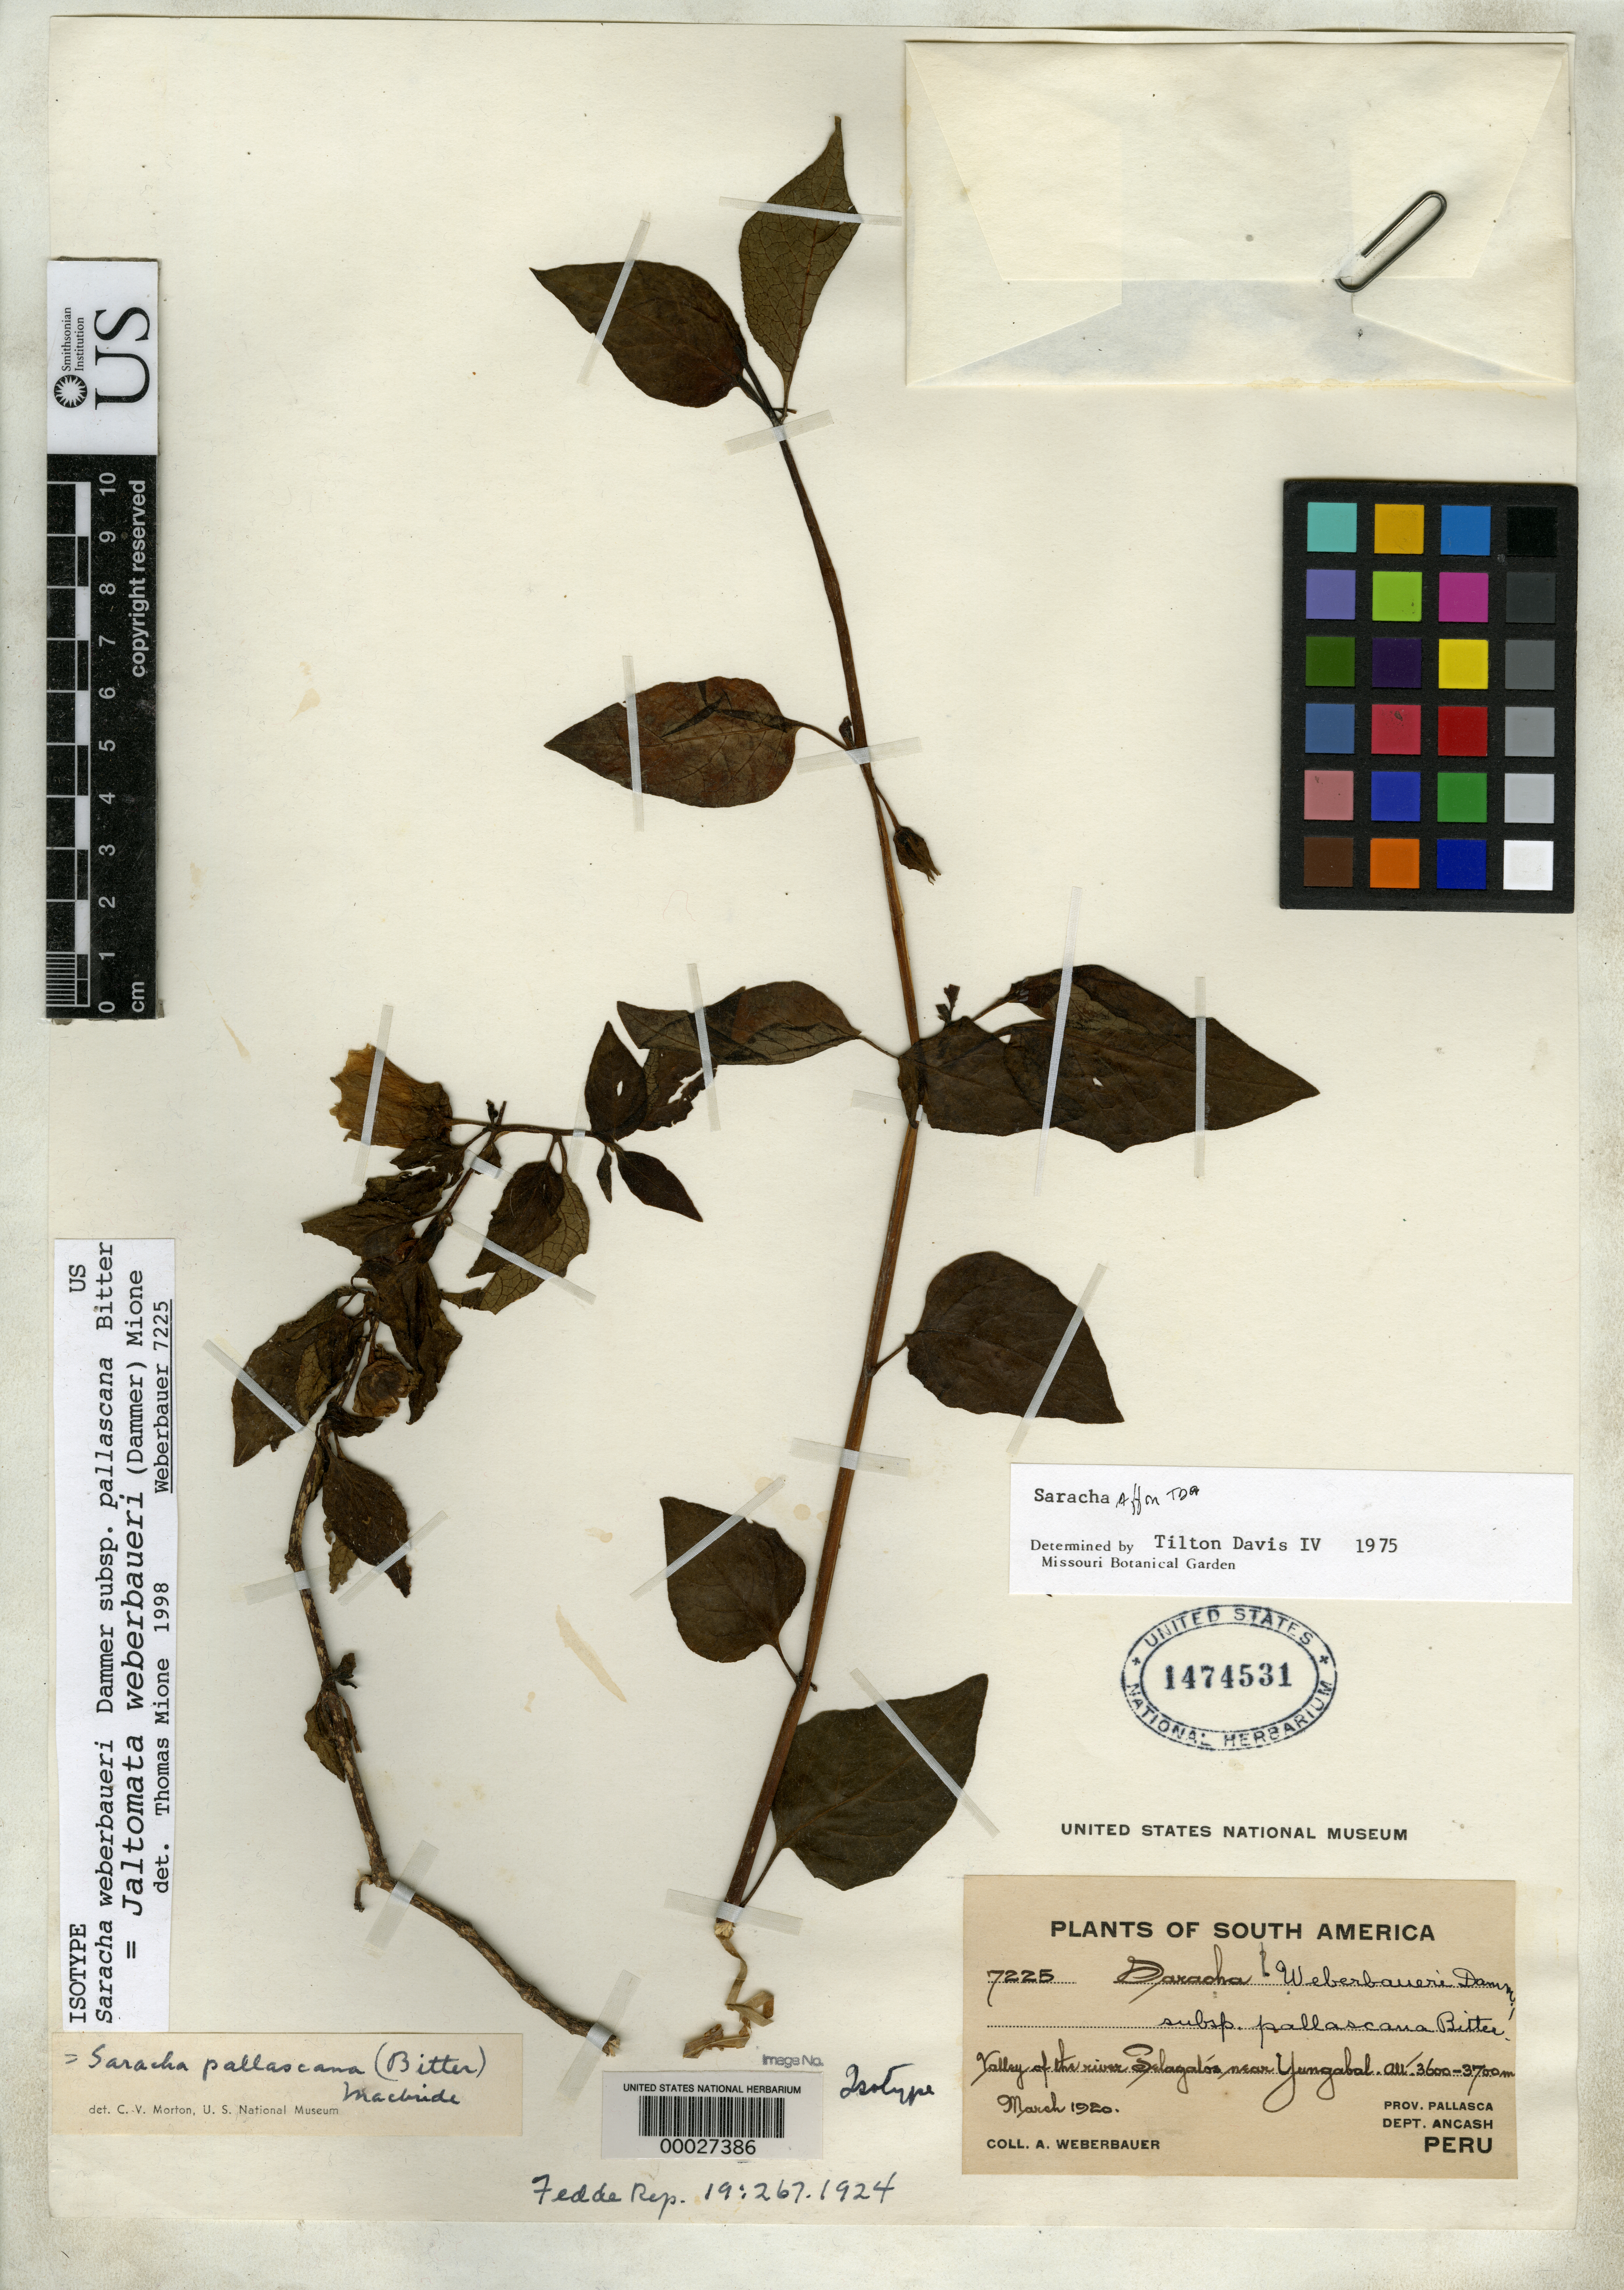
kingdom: Plantae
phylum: Tracheophyta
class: Magnoliopsida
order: Solanales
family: Solanaceae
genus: Saracha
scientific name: Saracha weberaueri subsp. pallascana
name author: Bitter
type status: Isotype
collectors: A. Weberbauer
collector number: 7225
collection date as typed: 29 Mar 1920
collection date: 1920-03-29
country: Peru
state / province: Ancash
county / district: Pallasca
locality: valley of River Selagalos, near Yungabal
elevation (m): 3600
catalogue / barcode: US 1474531